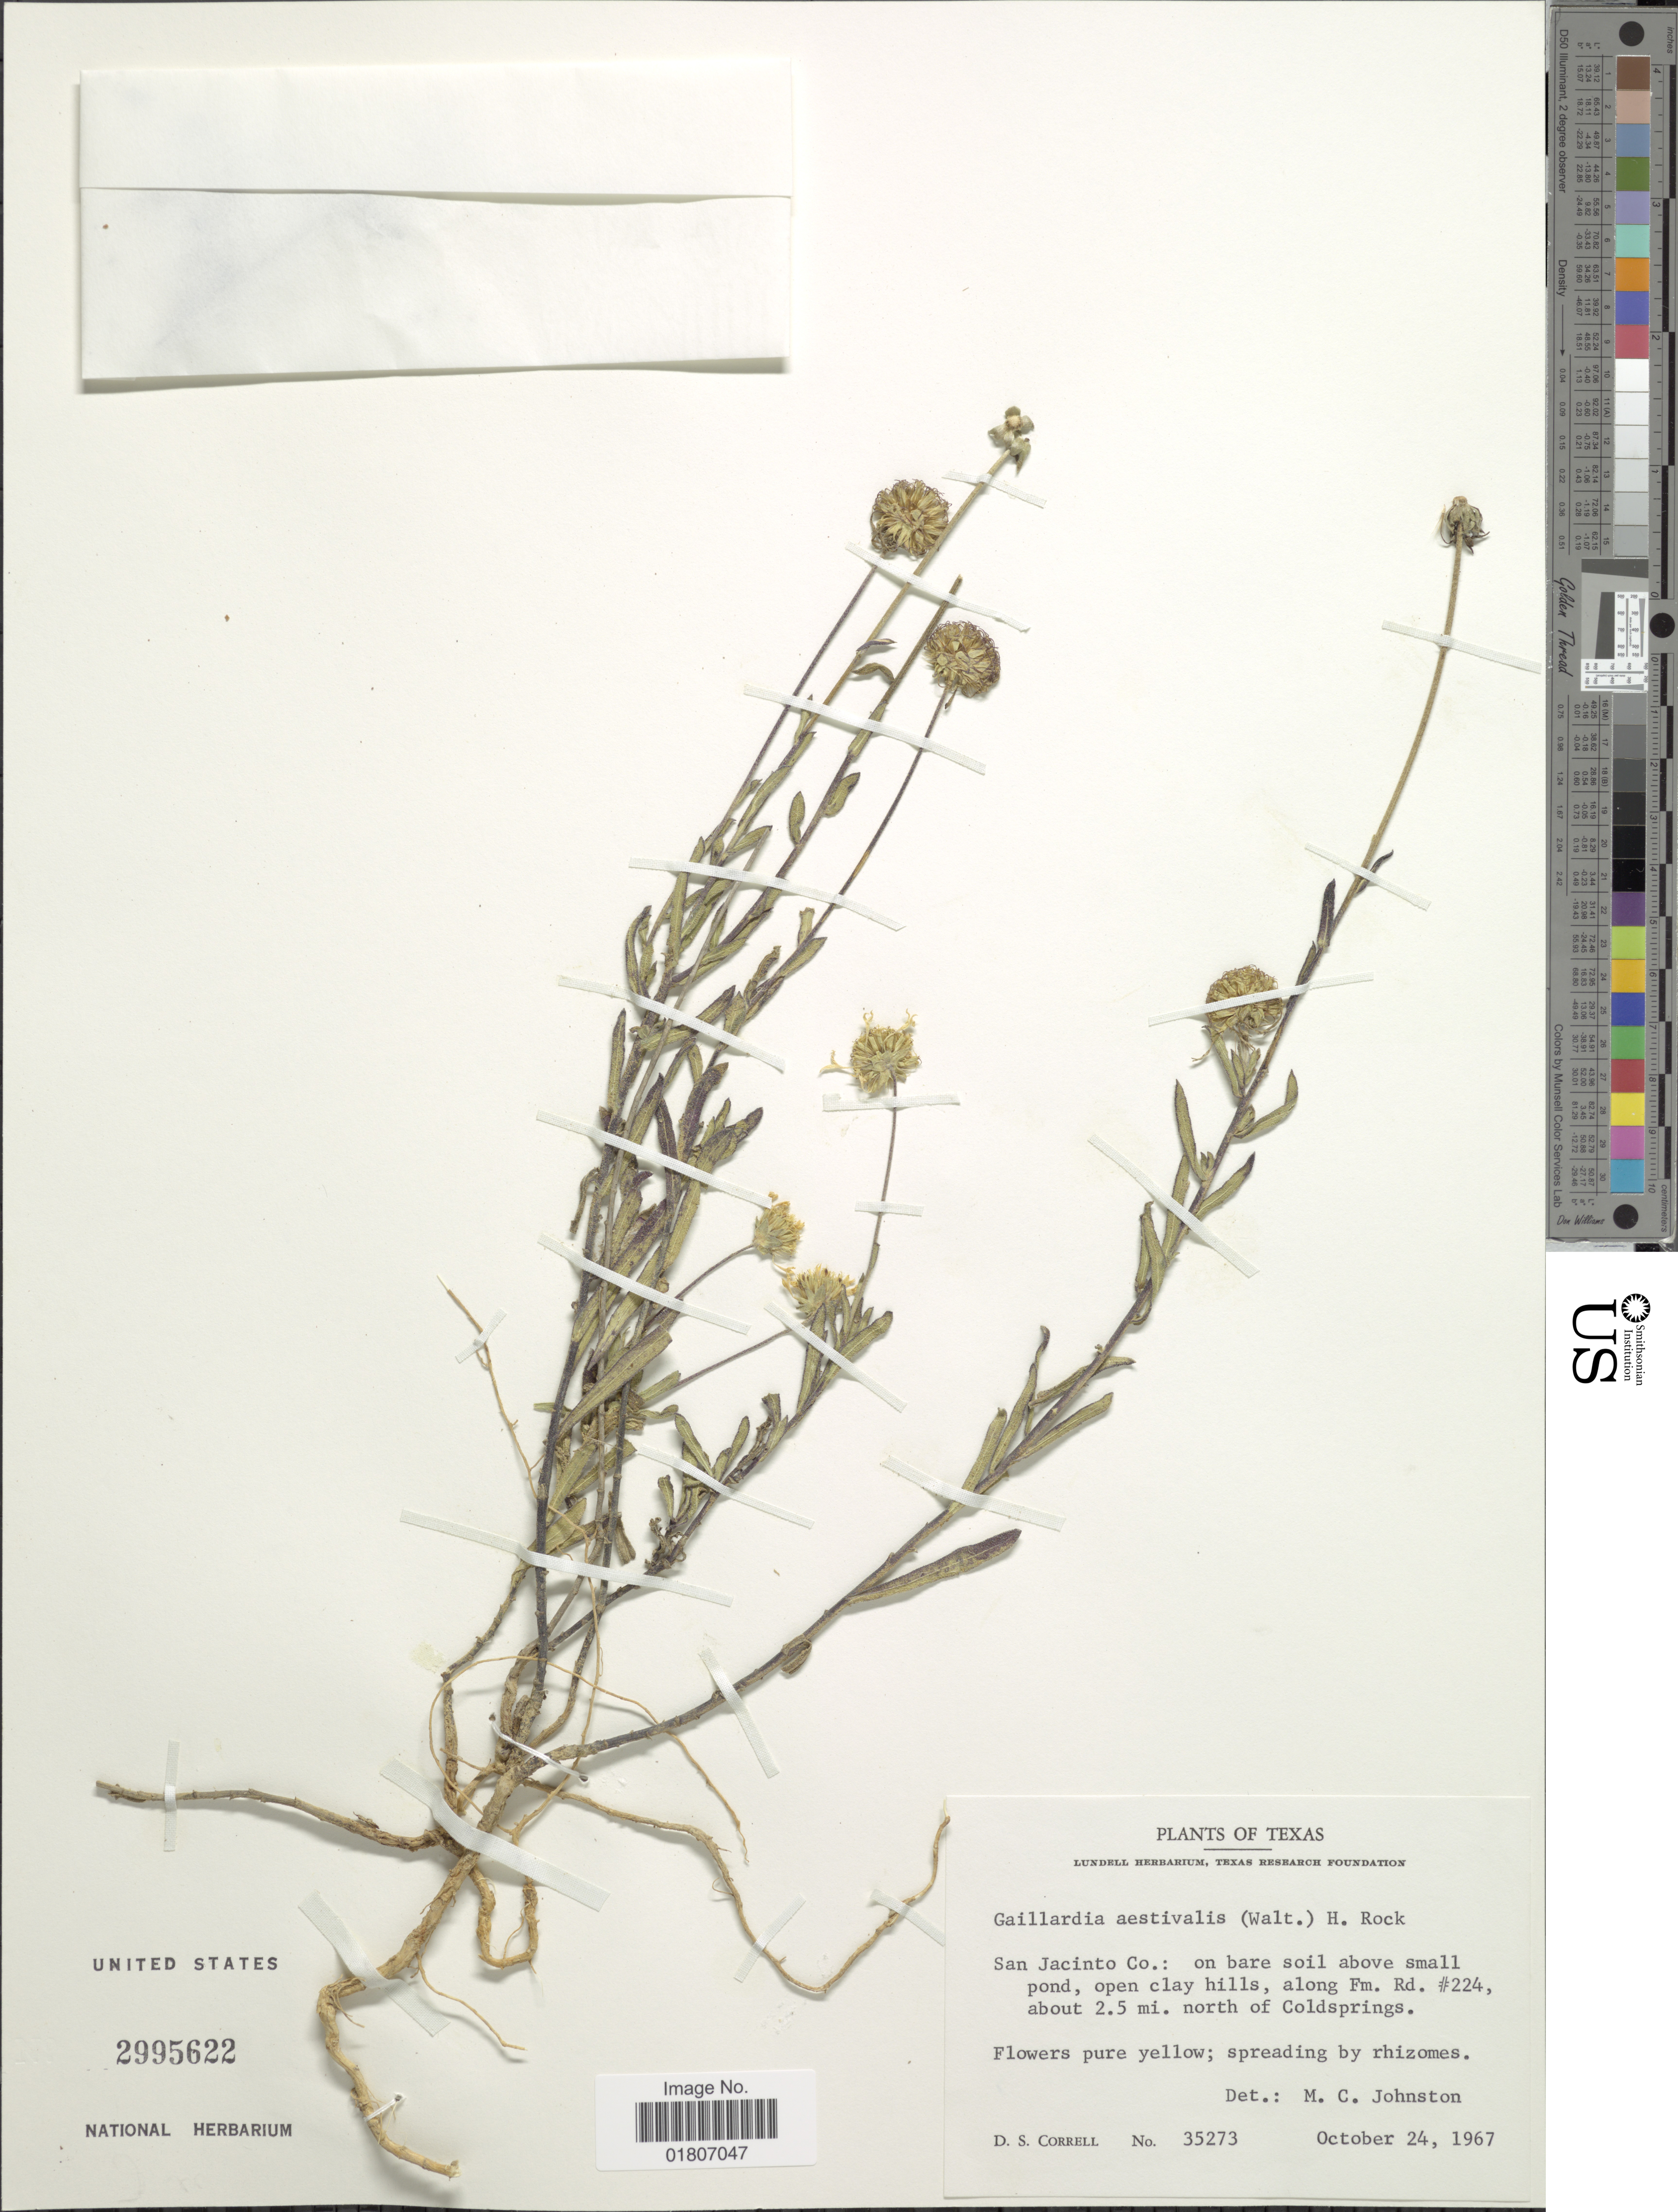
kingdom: Plantae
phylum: Tracheophyta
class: Magnoliopsida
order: Asterales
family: Asteraceae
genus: Gaillardia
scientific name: Gaillardia aestivalis var. aestivalis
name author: (Walter) H. Rock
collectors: D. S. Correll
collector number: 35273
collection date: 1967-10-24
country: United States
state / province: Texas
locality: San Jacinto Co.: along Fm. Rd. #224, about 2.5 mi. north of Coldsprings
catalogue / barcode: US 2995622